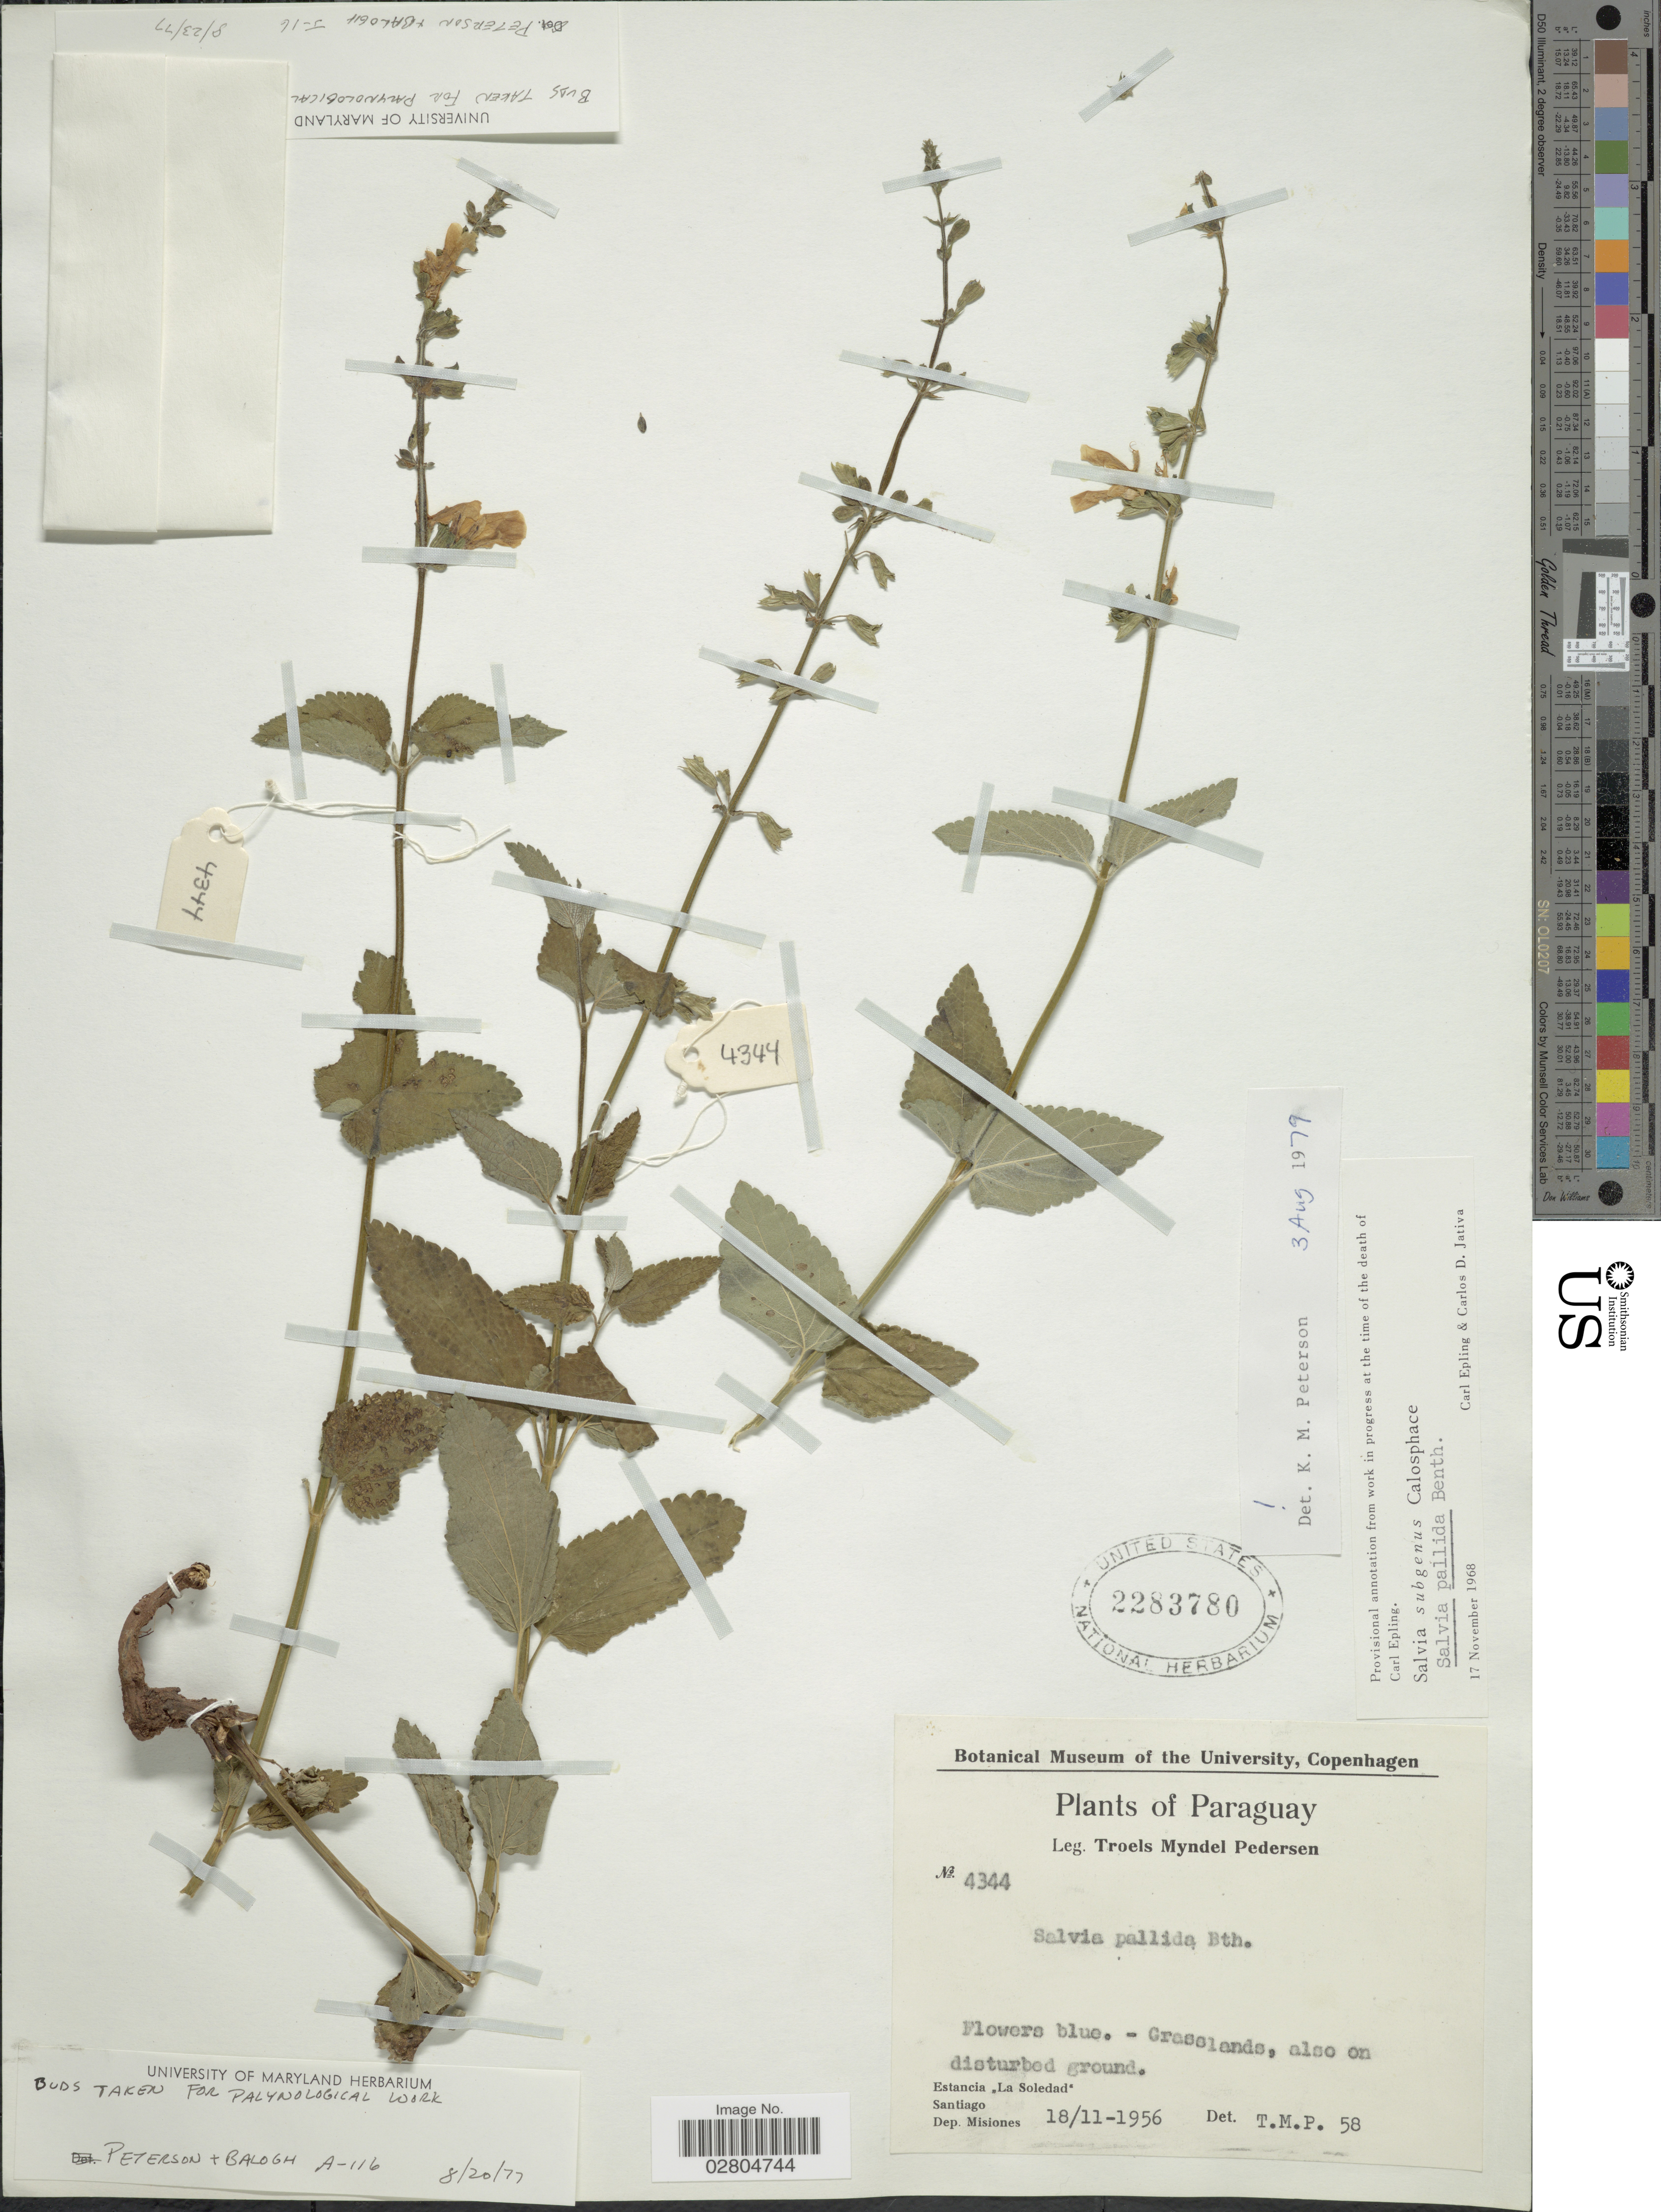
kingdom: Plantae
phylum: Tracheophyta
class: Magnoliopsida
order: Lamiales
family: Lamiaceae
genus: Salvia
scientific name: Salvia pallida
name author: Benth.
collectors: T. Pederson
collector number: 4344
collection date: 1956-11-18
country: Paraguay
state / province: Misiones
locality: Estancia "La Soledad", Santiago, Dep. Misiones.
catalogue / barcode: US 2283780